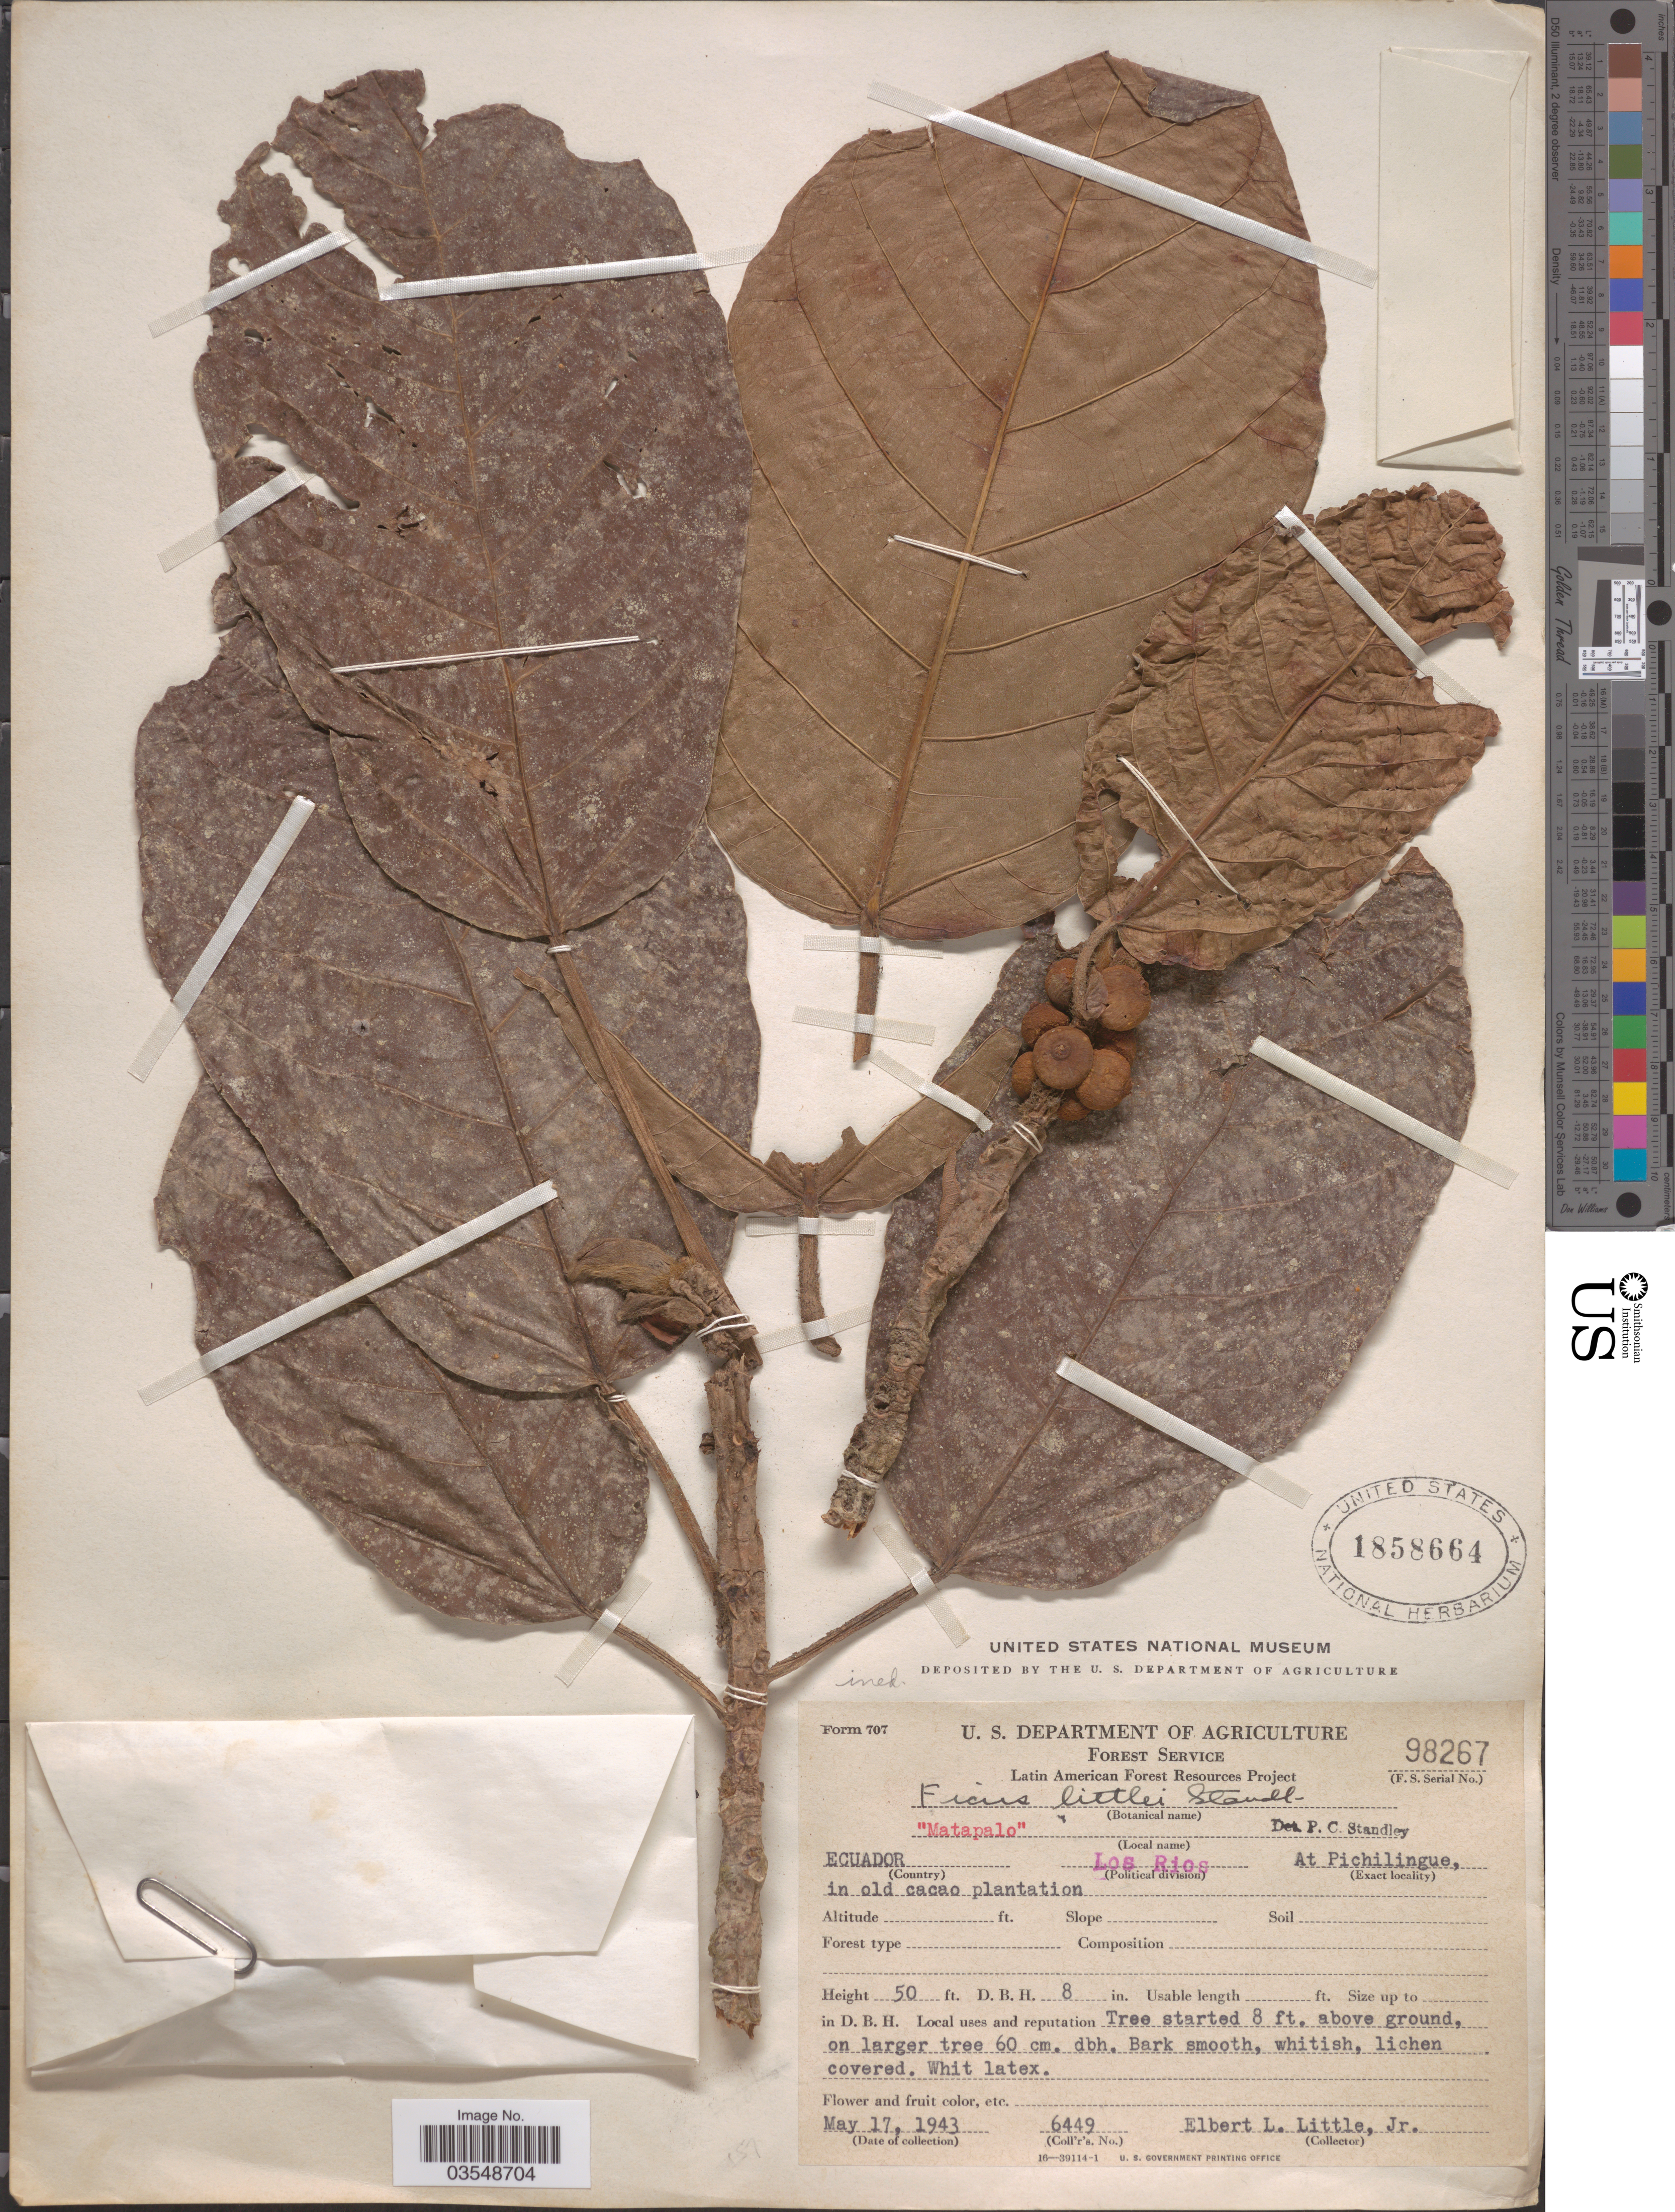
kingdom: Plantae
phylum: Tracheophyta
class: Magnoliopsida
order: Rosales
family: Moraceae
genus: Ficus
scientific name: Ficus tumacana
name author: Dugand G.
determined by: Cardoso Pederneiras, L.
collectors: E. L. Little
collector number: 6449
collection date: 1943-05-17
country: Ecuador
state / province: Los Ríos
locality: At Pichilingue, in old cacao plantation.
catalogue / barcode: US 1858664